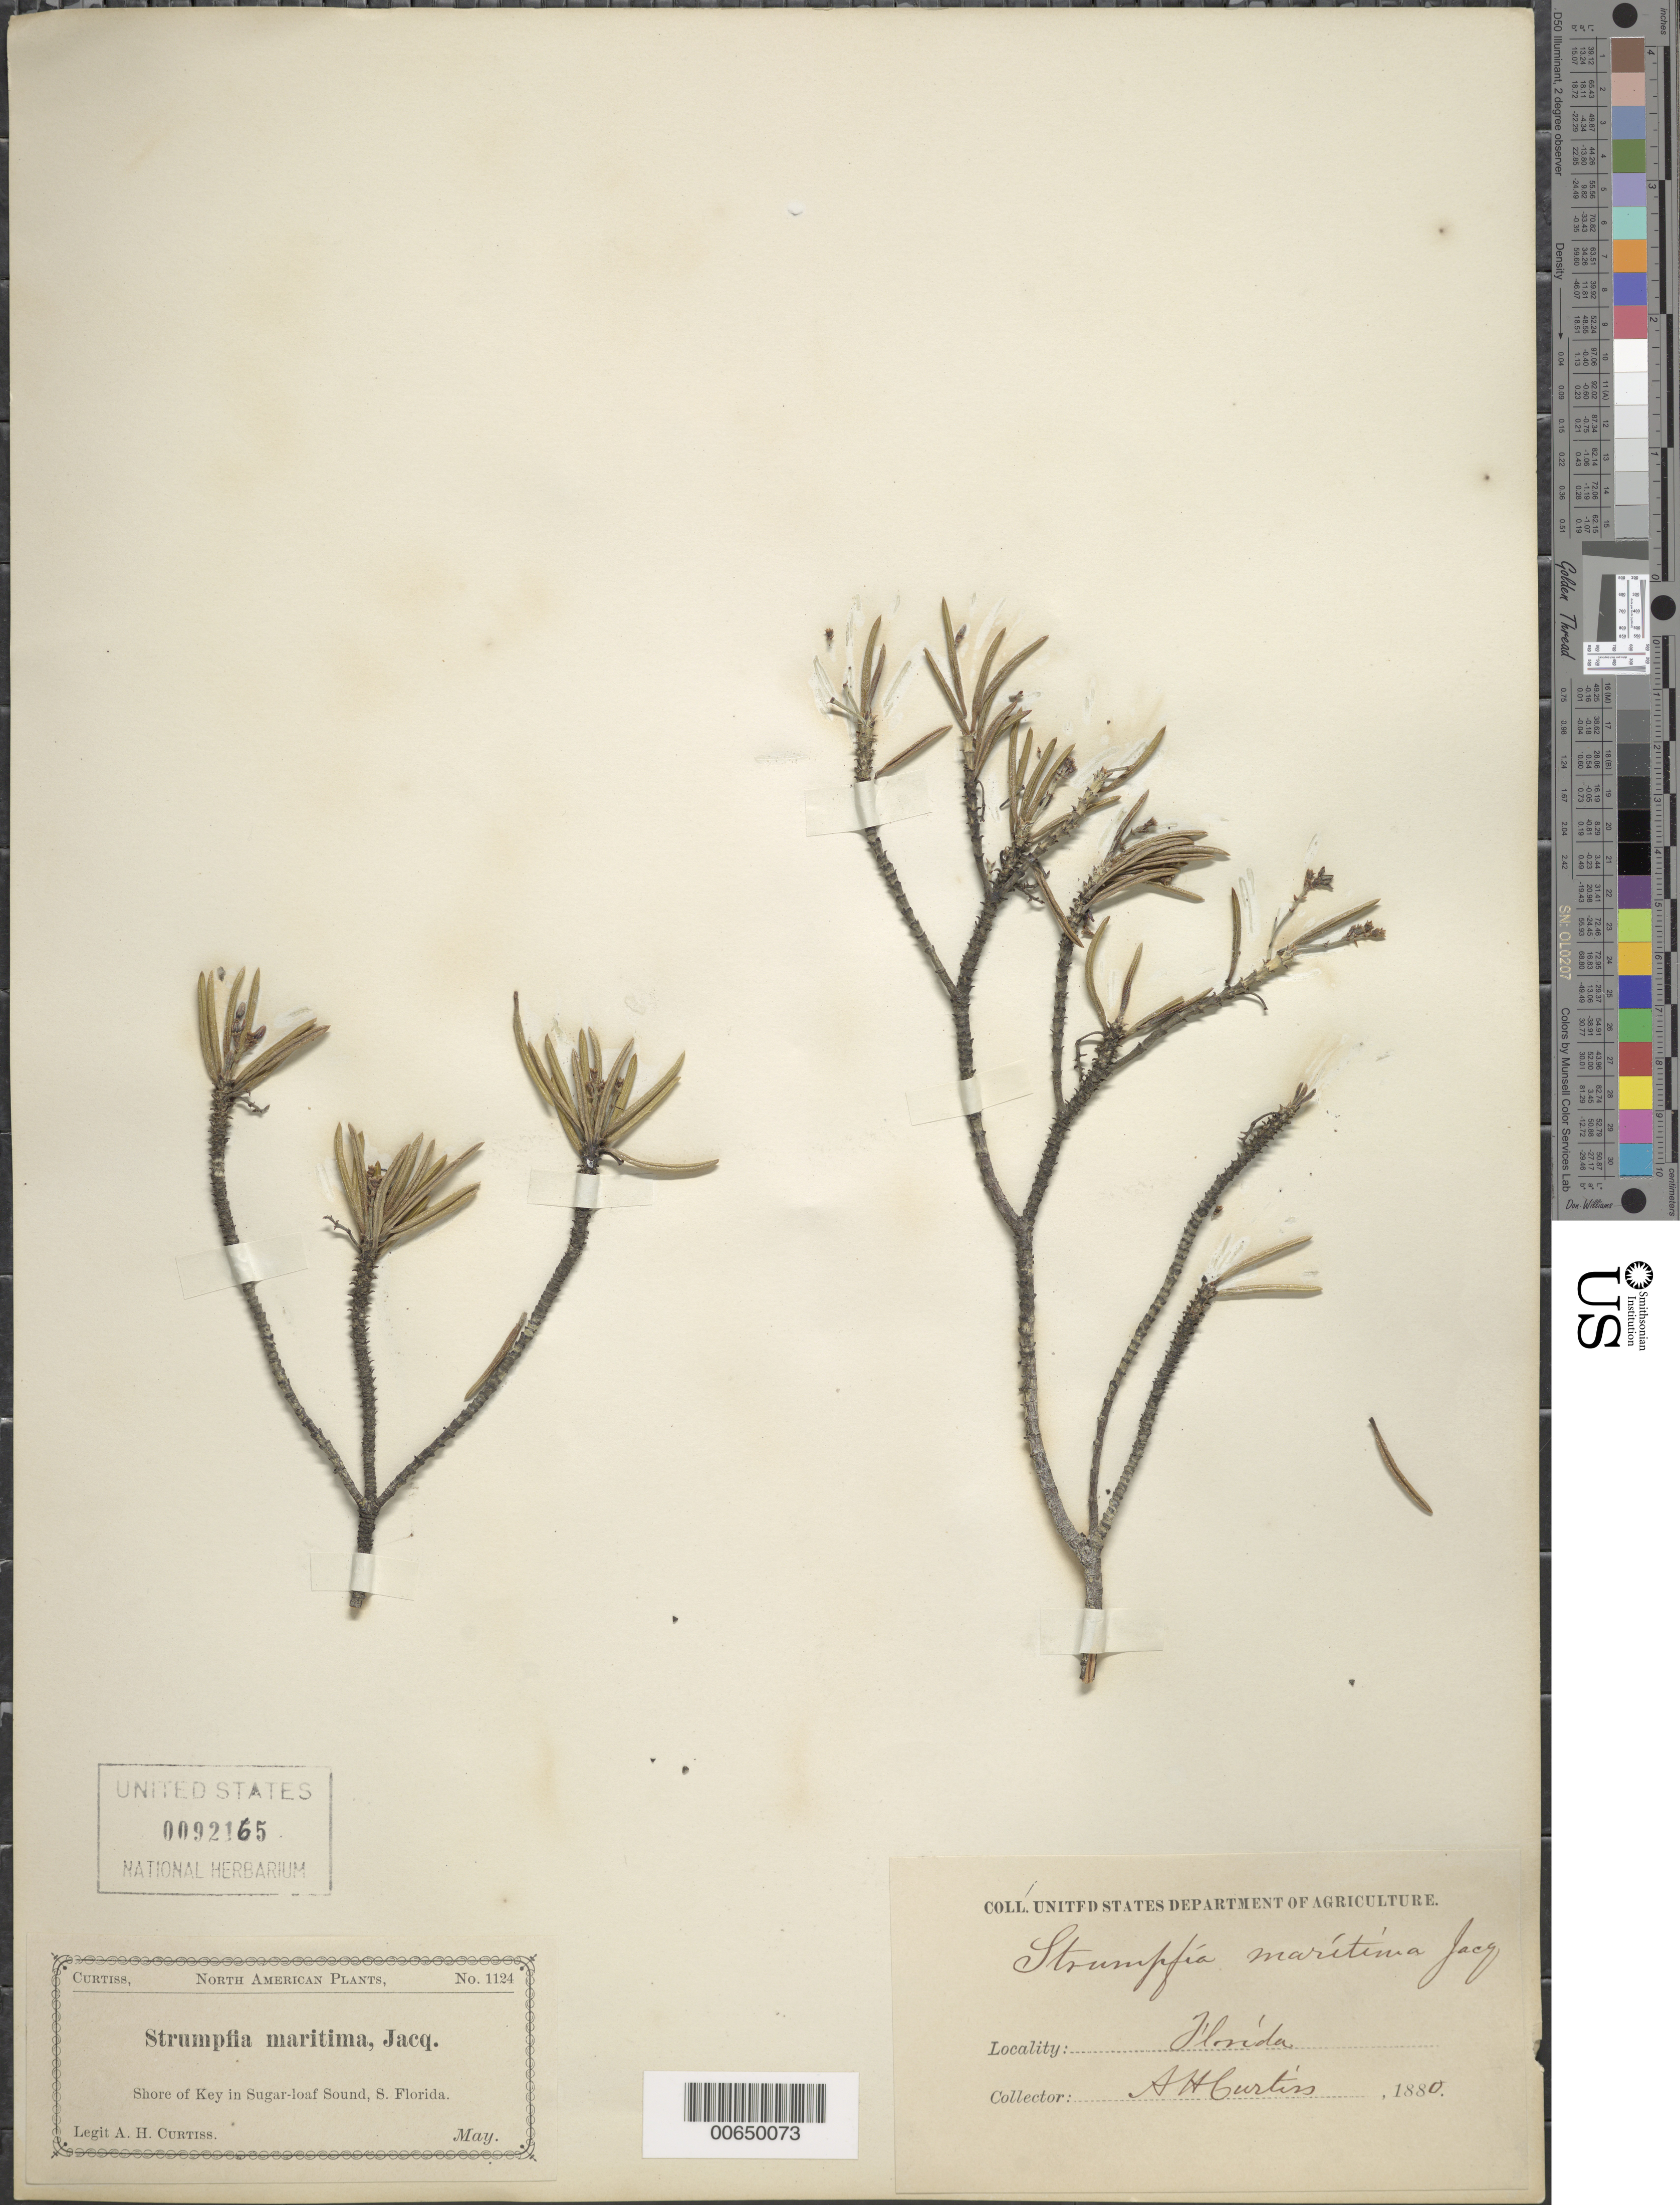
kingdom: Plantae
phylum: Tracheophyta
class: Magnoliopsida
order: Gentianales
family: Rubiaceae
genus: Strumpfia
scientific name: Strumpfia maritima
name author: Jacq.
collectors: A. H. Curtiss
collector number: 1124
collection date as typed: May 1880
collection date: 1880-05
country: United States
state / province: Florida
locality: Shore of Key in Sugar-Loaf Sound, S. Florida.